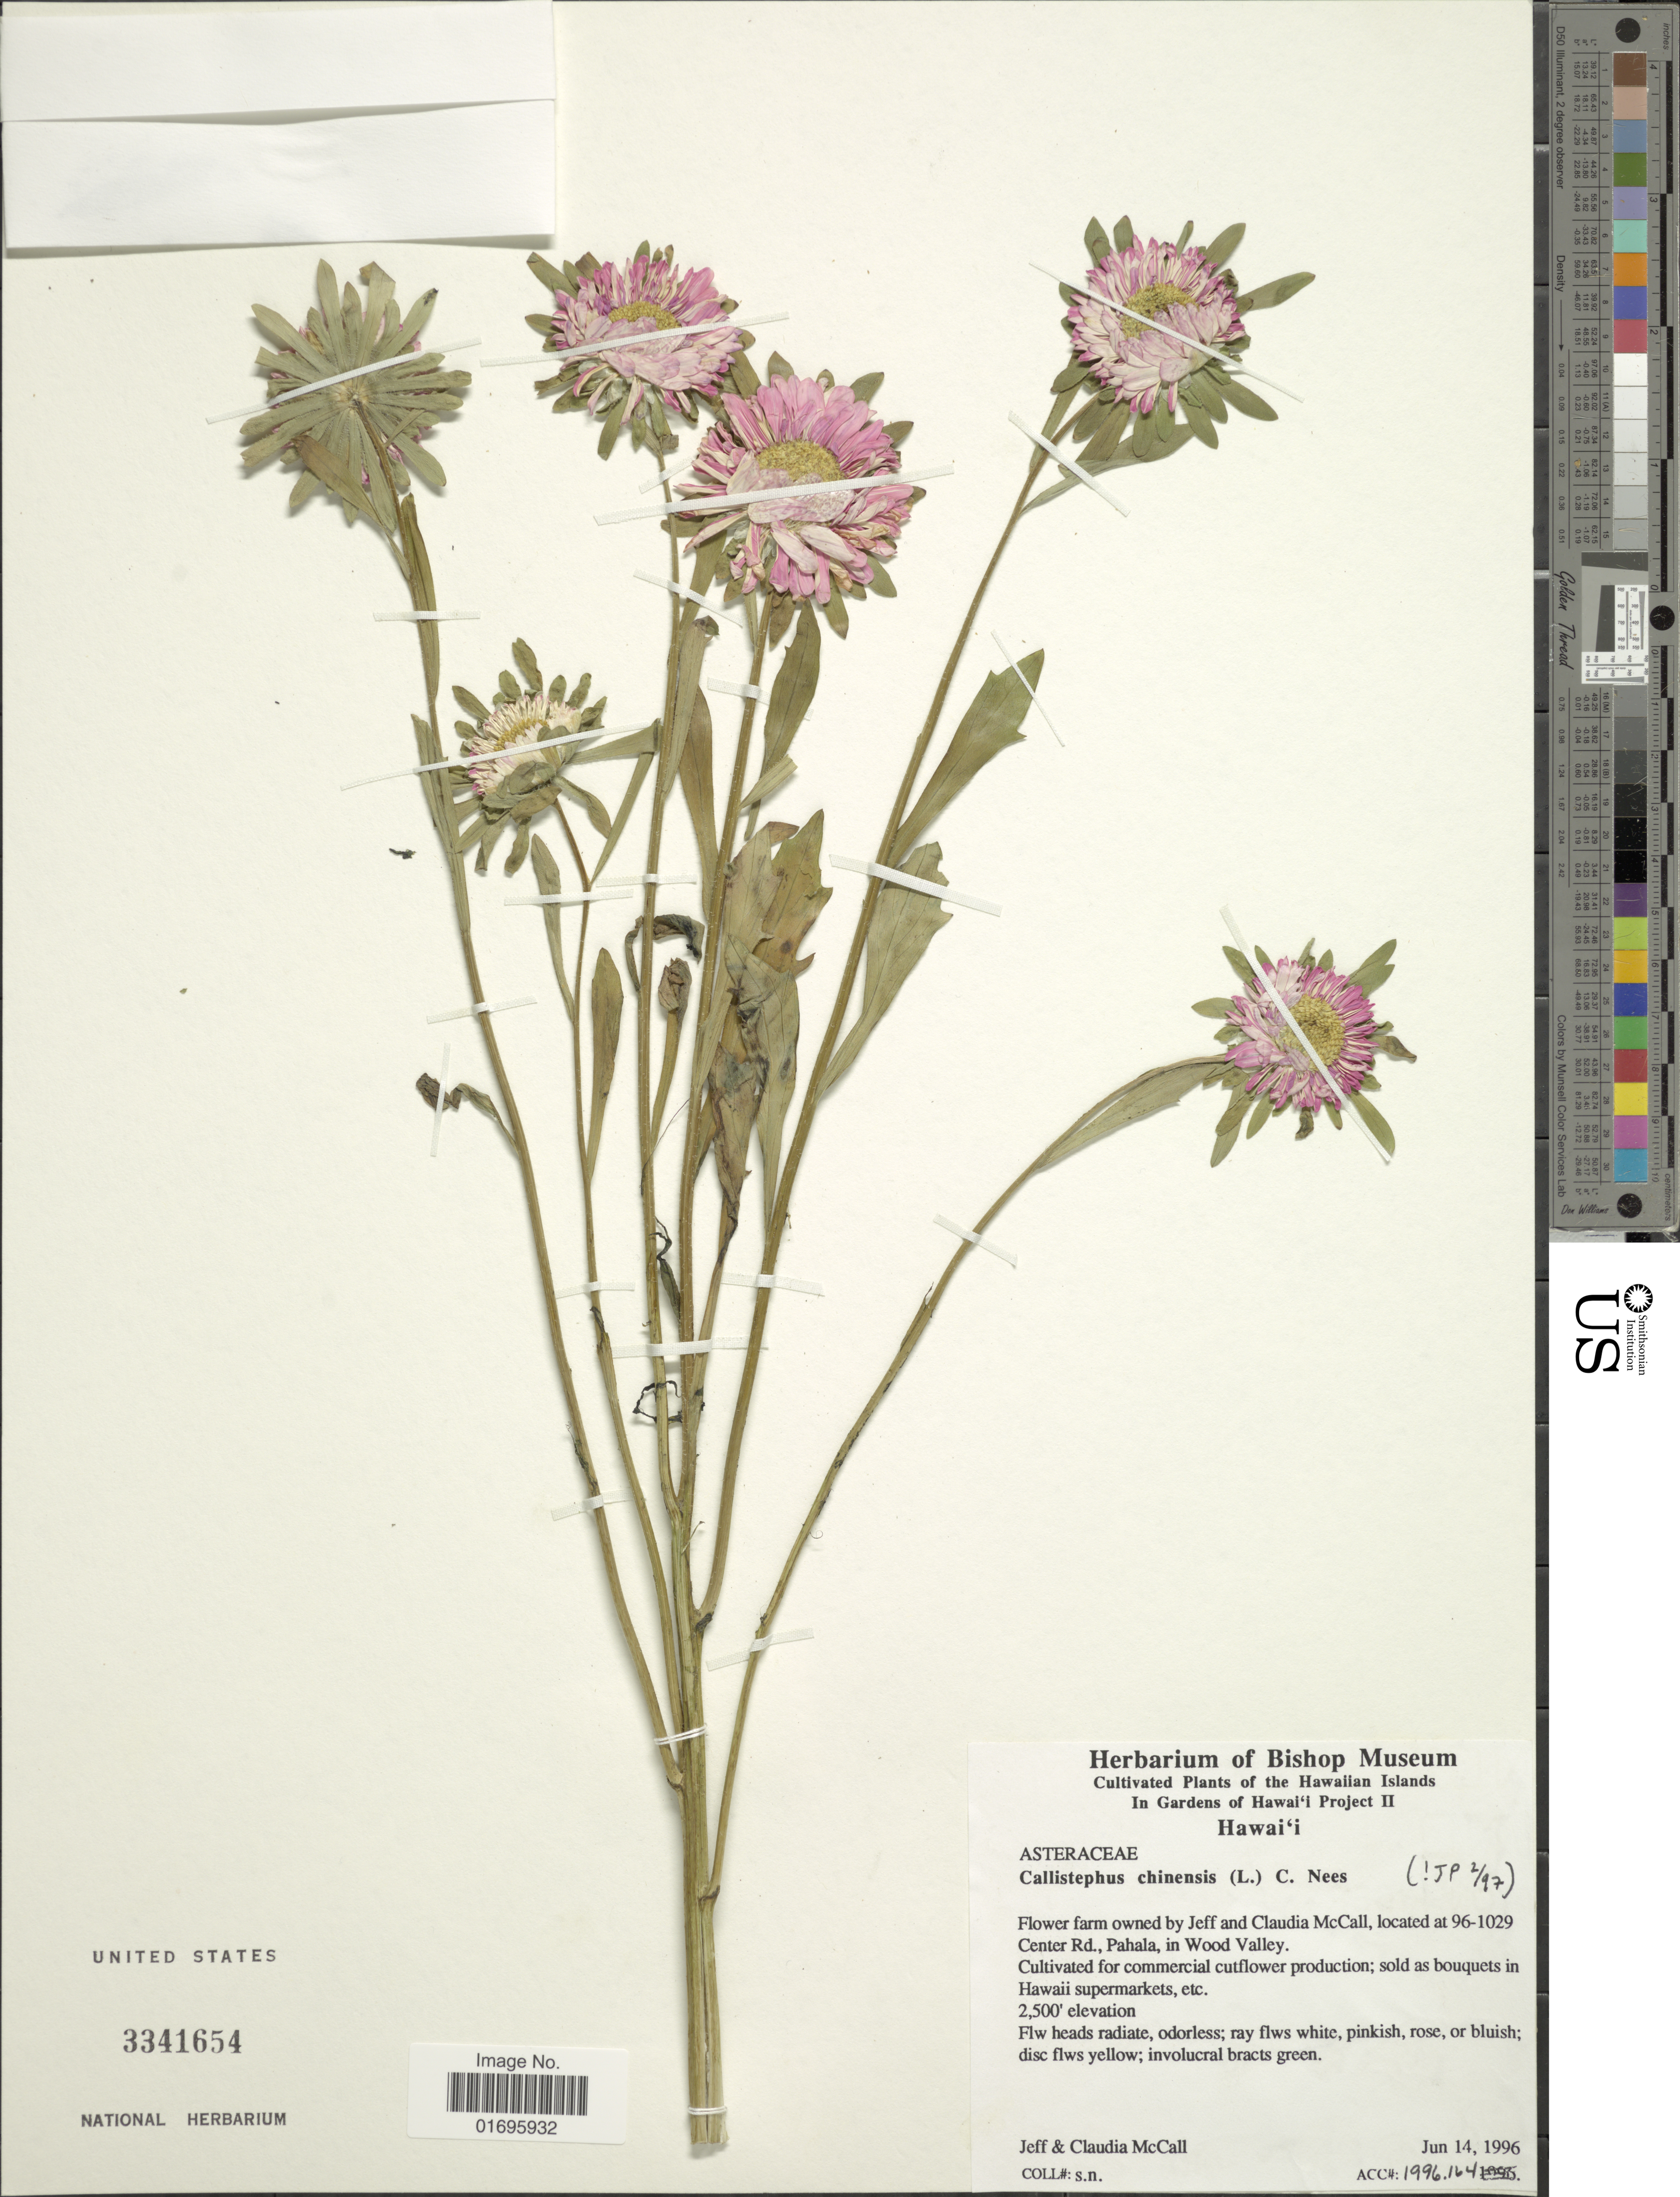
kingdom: Plantae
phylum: Tracheophyta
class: Magnoliopsida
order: Asterales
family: Asteraceae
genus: Callistephus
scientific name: Callistephus chinensis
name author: (L.) Nees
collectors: J. McCall & C. McCall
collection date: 1996-06-14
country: United States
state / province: Hawaii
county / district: Hawaii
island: Hawaii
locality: Cultivated Plants of the Hawaiian Islands. In Gardens of Hawai'i Project II. Hawai'i. Flower farm owned by Jeff and Claudia McCall, located at 96-1029 Center Rd., Pahala, in Wood Valley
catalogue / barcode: US 3341654